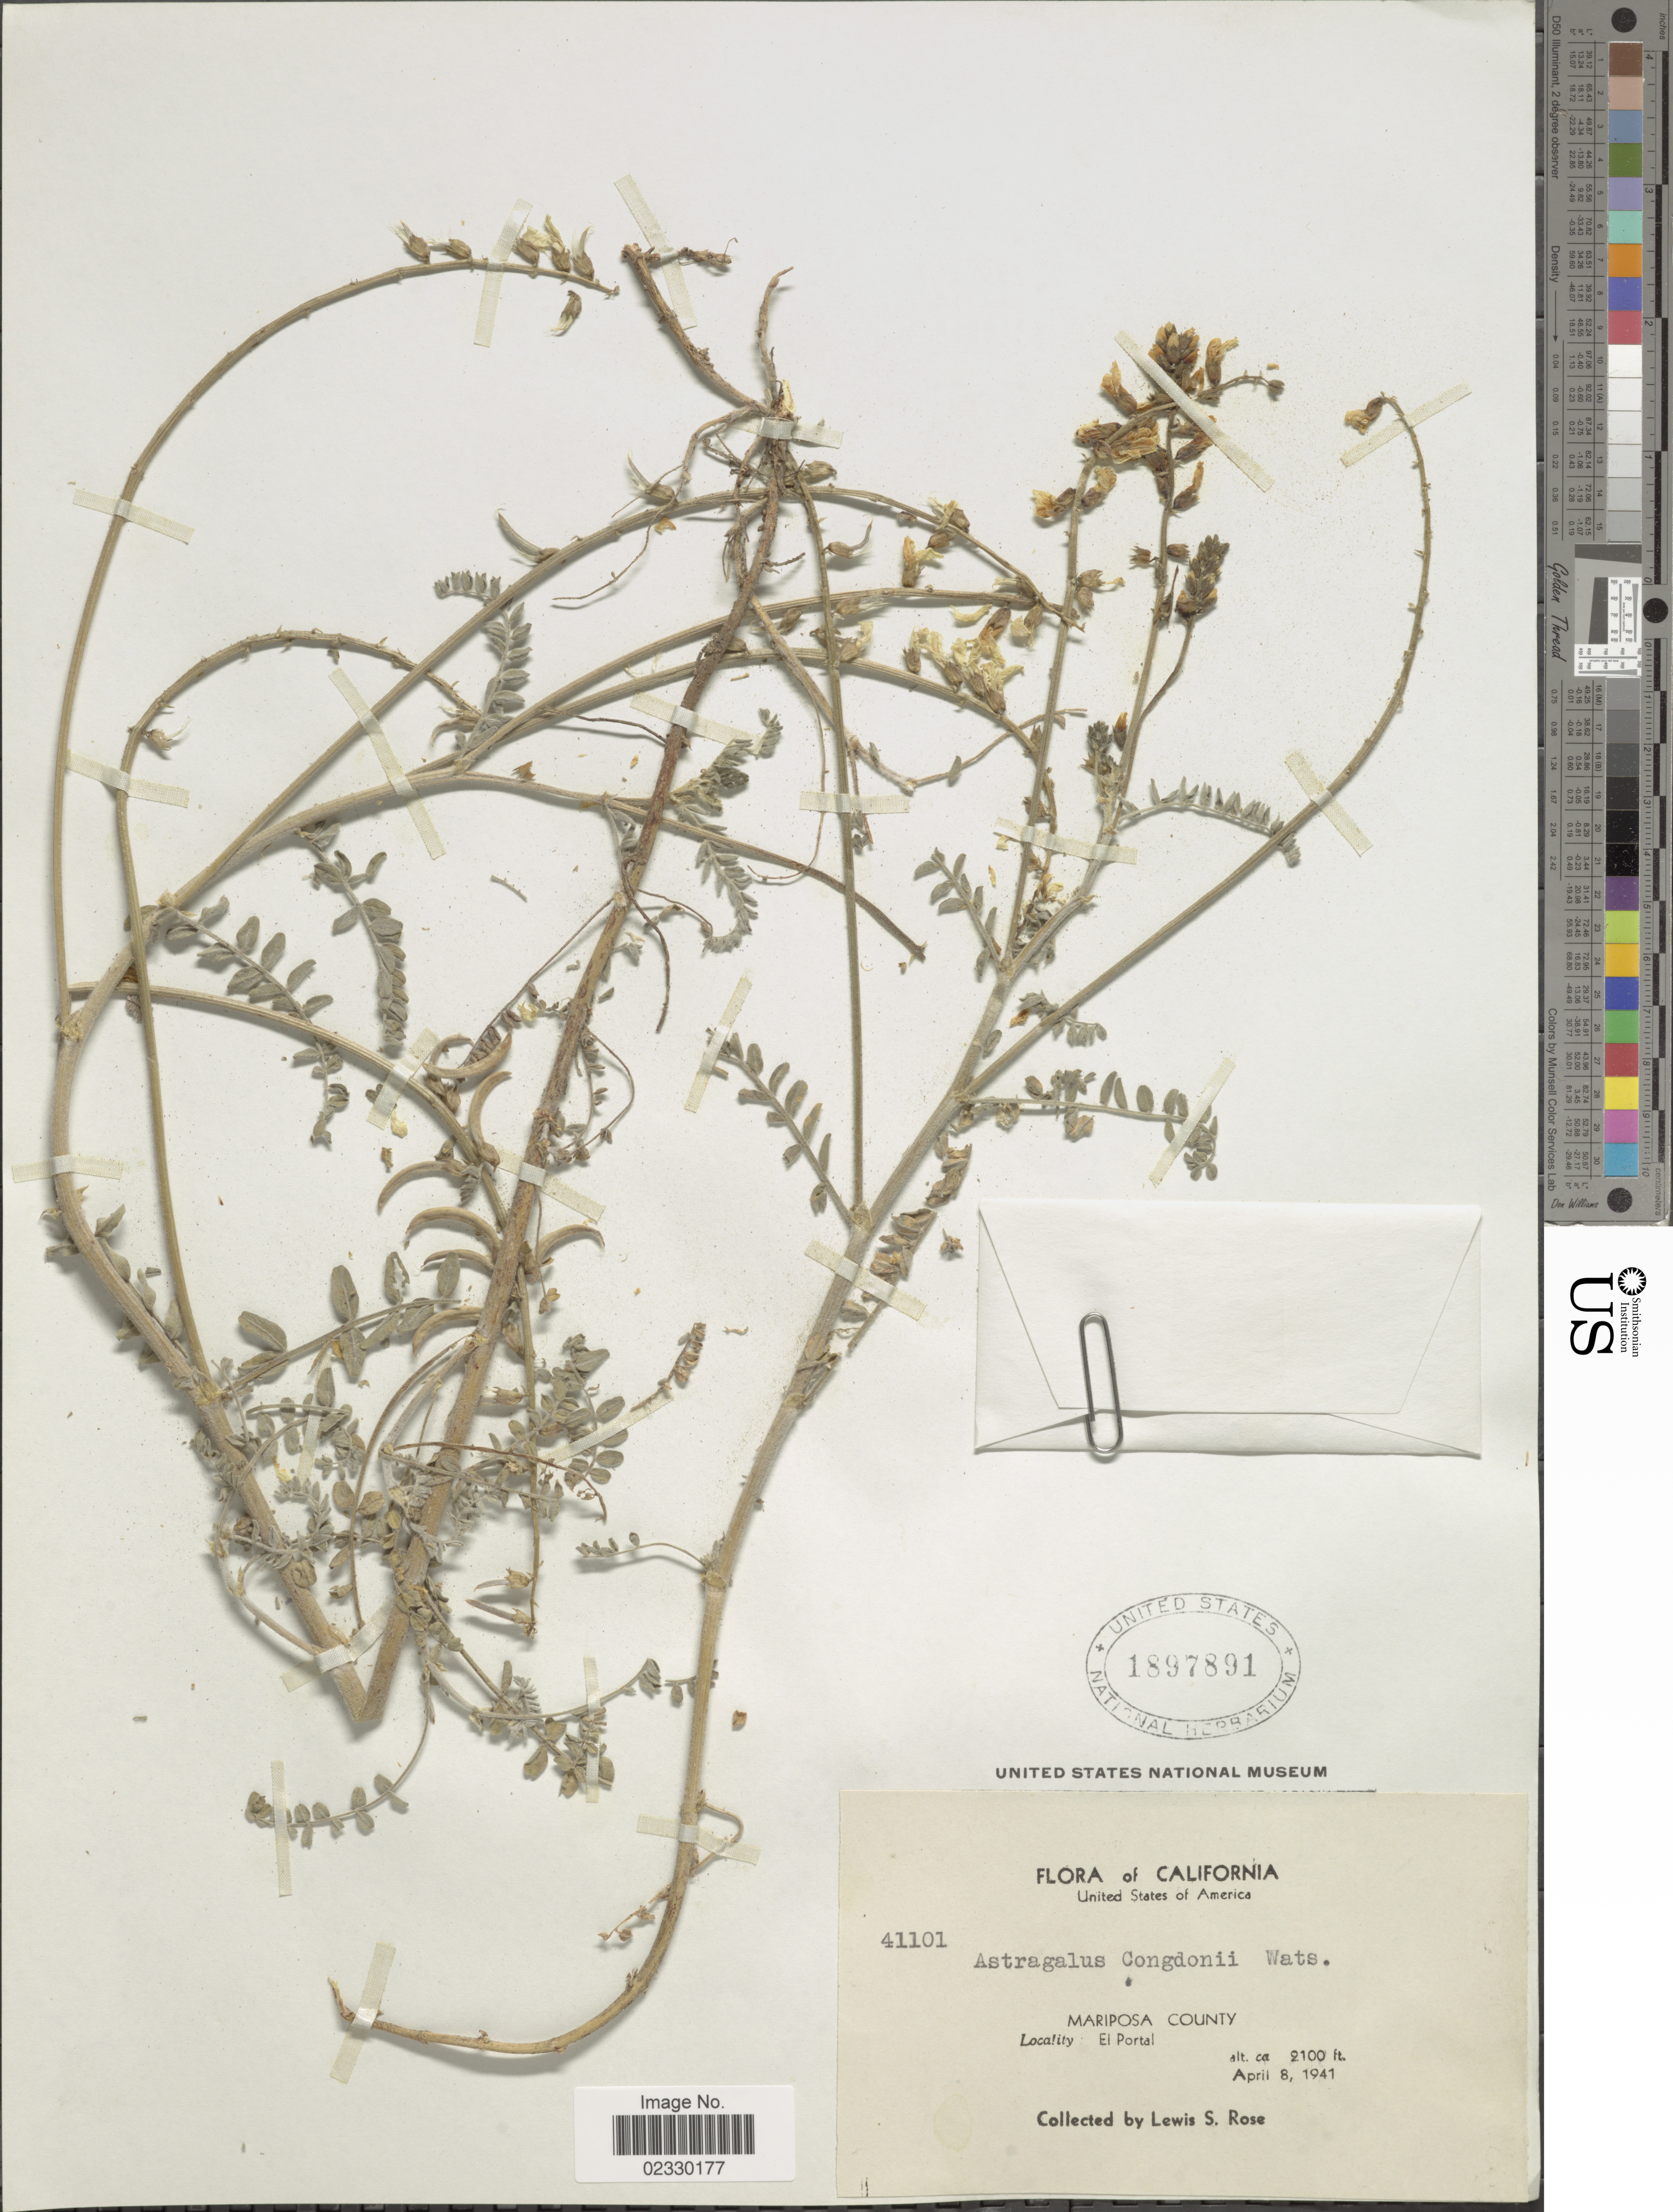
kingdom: Plantae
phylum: Tracheophyta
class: Magnoliopsida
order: Fabales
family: Fabaceae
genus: Astragalus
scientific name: Astragalus congdonii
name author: S. Watson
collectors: L. S. Rose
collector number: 41101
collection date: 1941-04-08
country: United States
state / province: California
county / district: Mariposa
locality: Mariposa County, El Portal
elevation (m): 640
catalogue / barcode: US 1897891